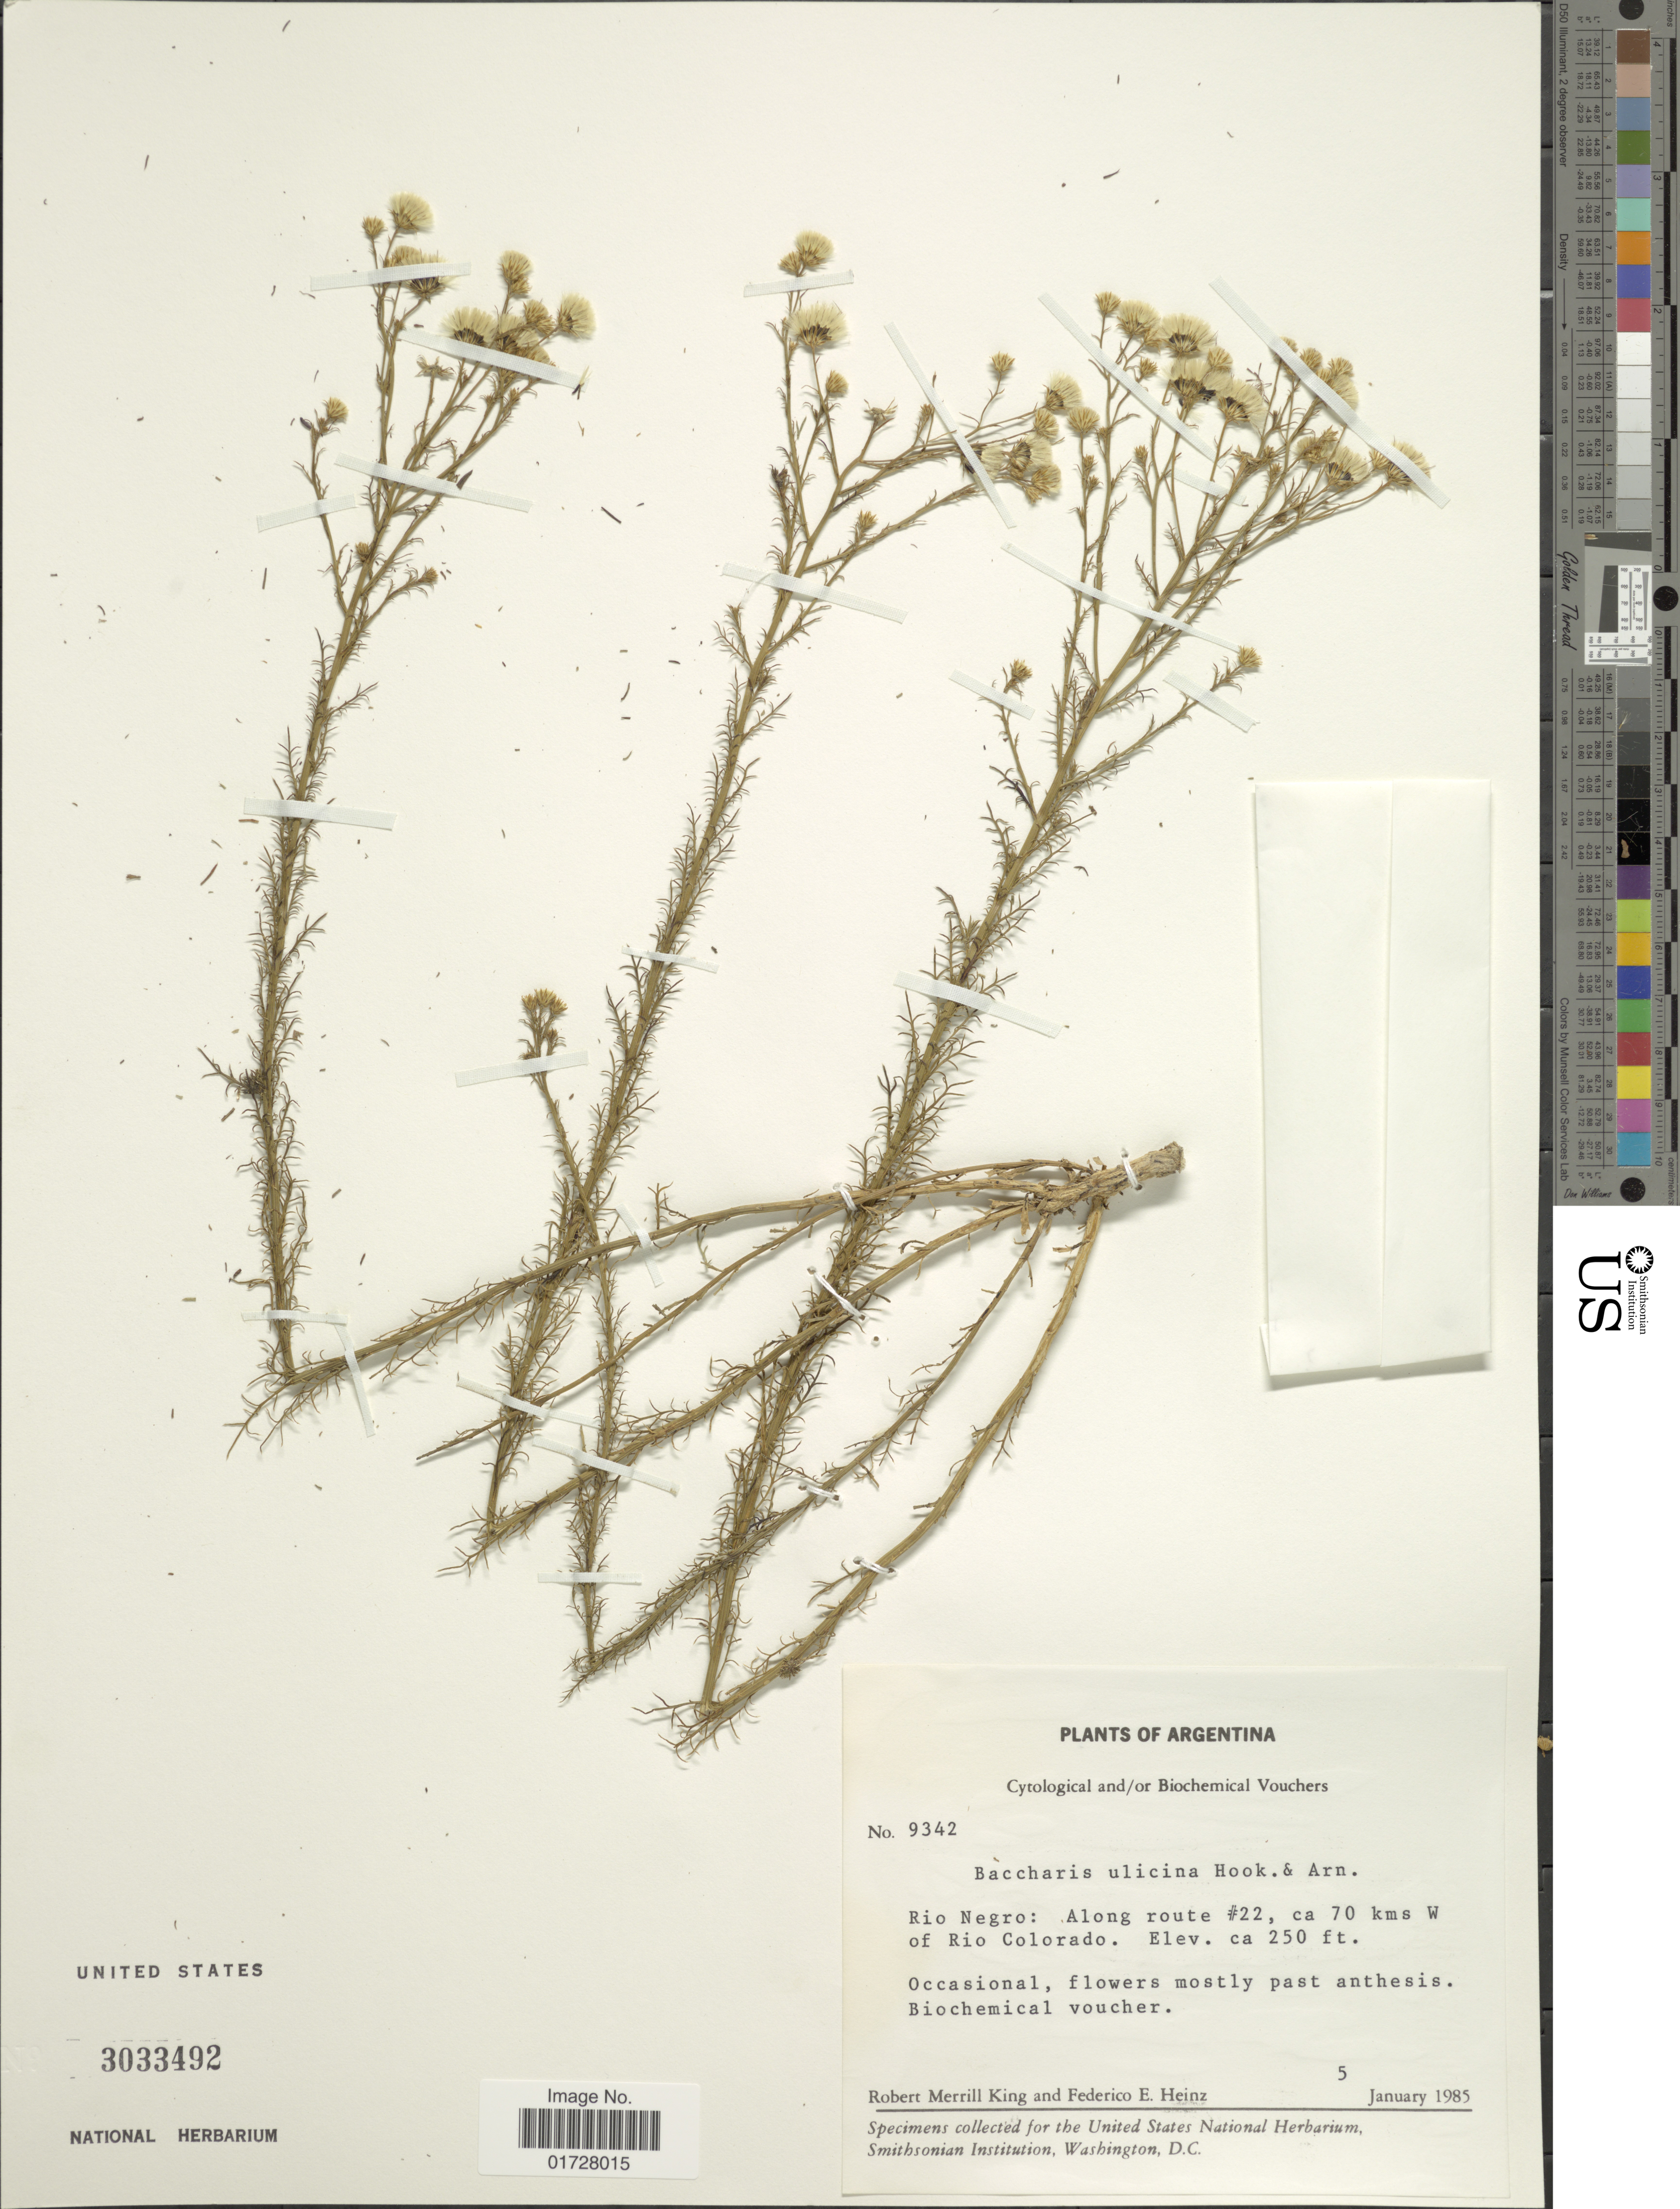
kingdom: Plantae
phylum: Tracheophyta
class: Magnoliopsida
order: Asterales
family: Asteraceae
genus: Baccharis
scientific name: Baccharis ulicina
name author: Hook. & Arn.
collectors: R. M. King & F. Heinz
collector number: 9342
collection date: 1985-01-05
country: Argentina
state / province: Rio Negro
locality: Along route #22, ca 70 kms W of Rio Colorado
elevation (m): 76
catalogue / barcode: US 3033492